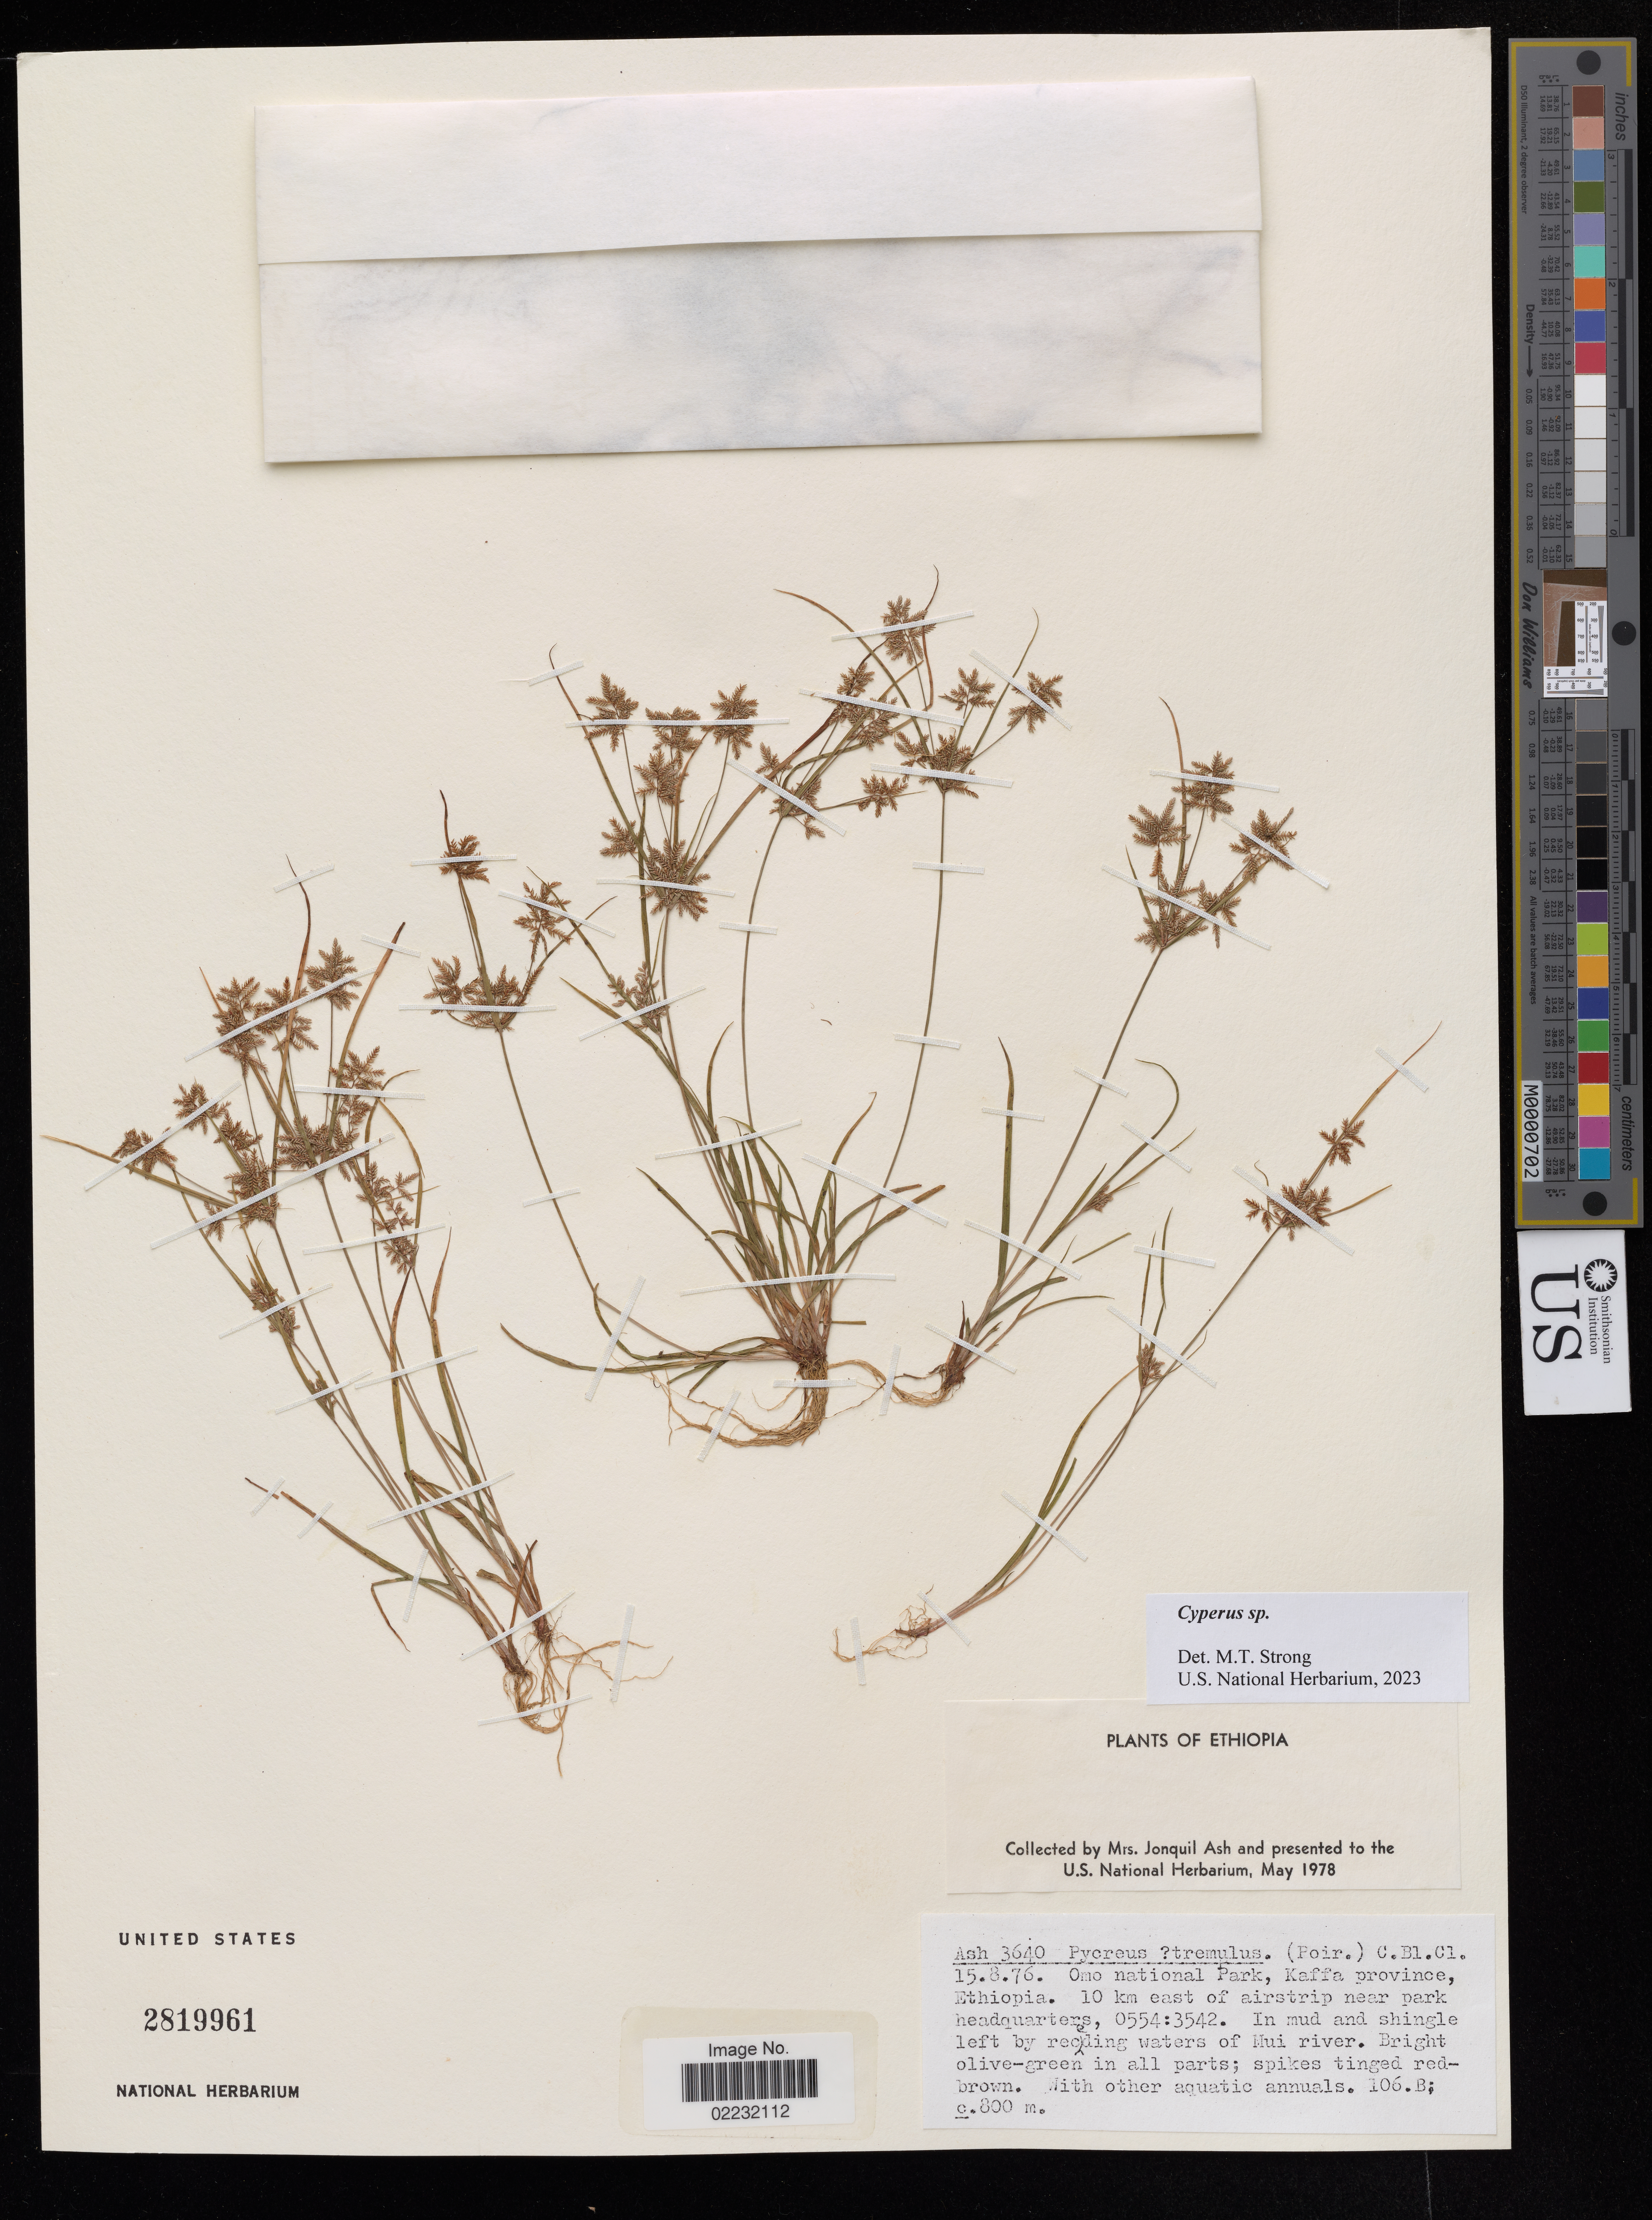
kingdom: Plantae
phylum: Tracheophyta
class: Liliopsida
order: Poales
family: Cyperaceae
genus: Cyperus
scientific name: Cyperus sp.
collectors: J. Ash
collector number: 3640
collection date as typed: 8/15/1976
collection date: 1976-08-15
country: Ethiopia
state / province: Southern Nations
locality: Omo National Park, Kaffa province. On banks of Mui River, below riverine trees, c. 10 km east of airstrip.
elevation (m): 800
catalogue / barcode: US 2819961